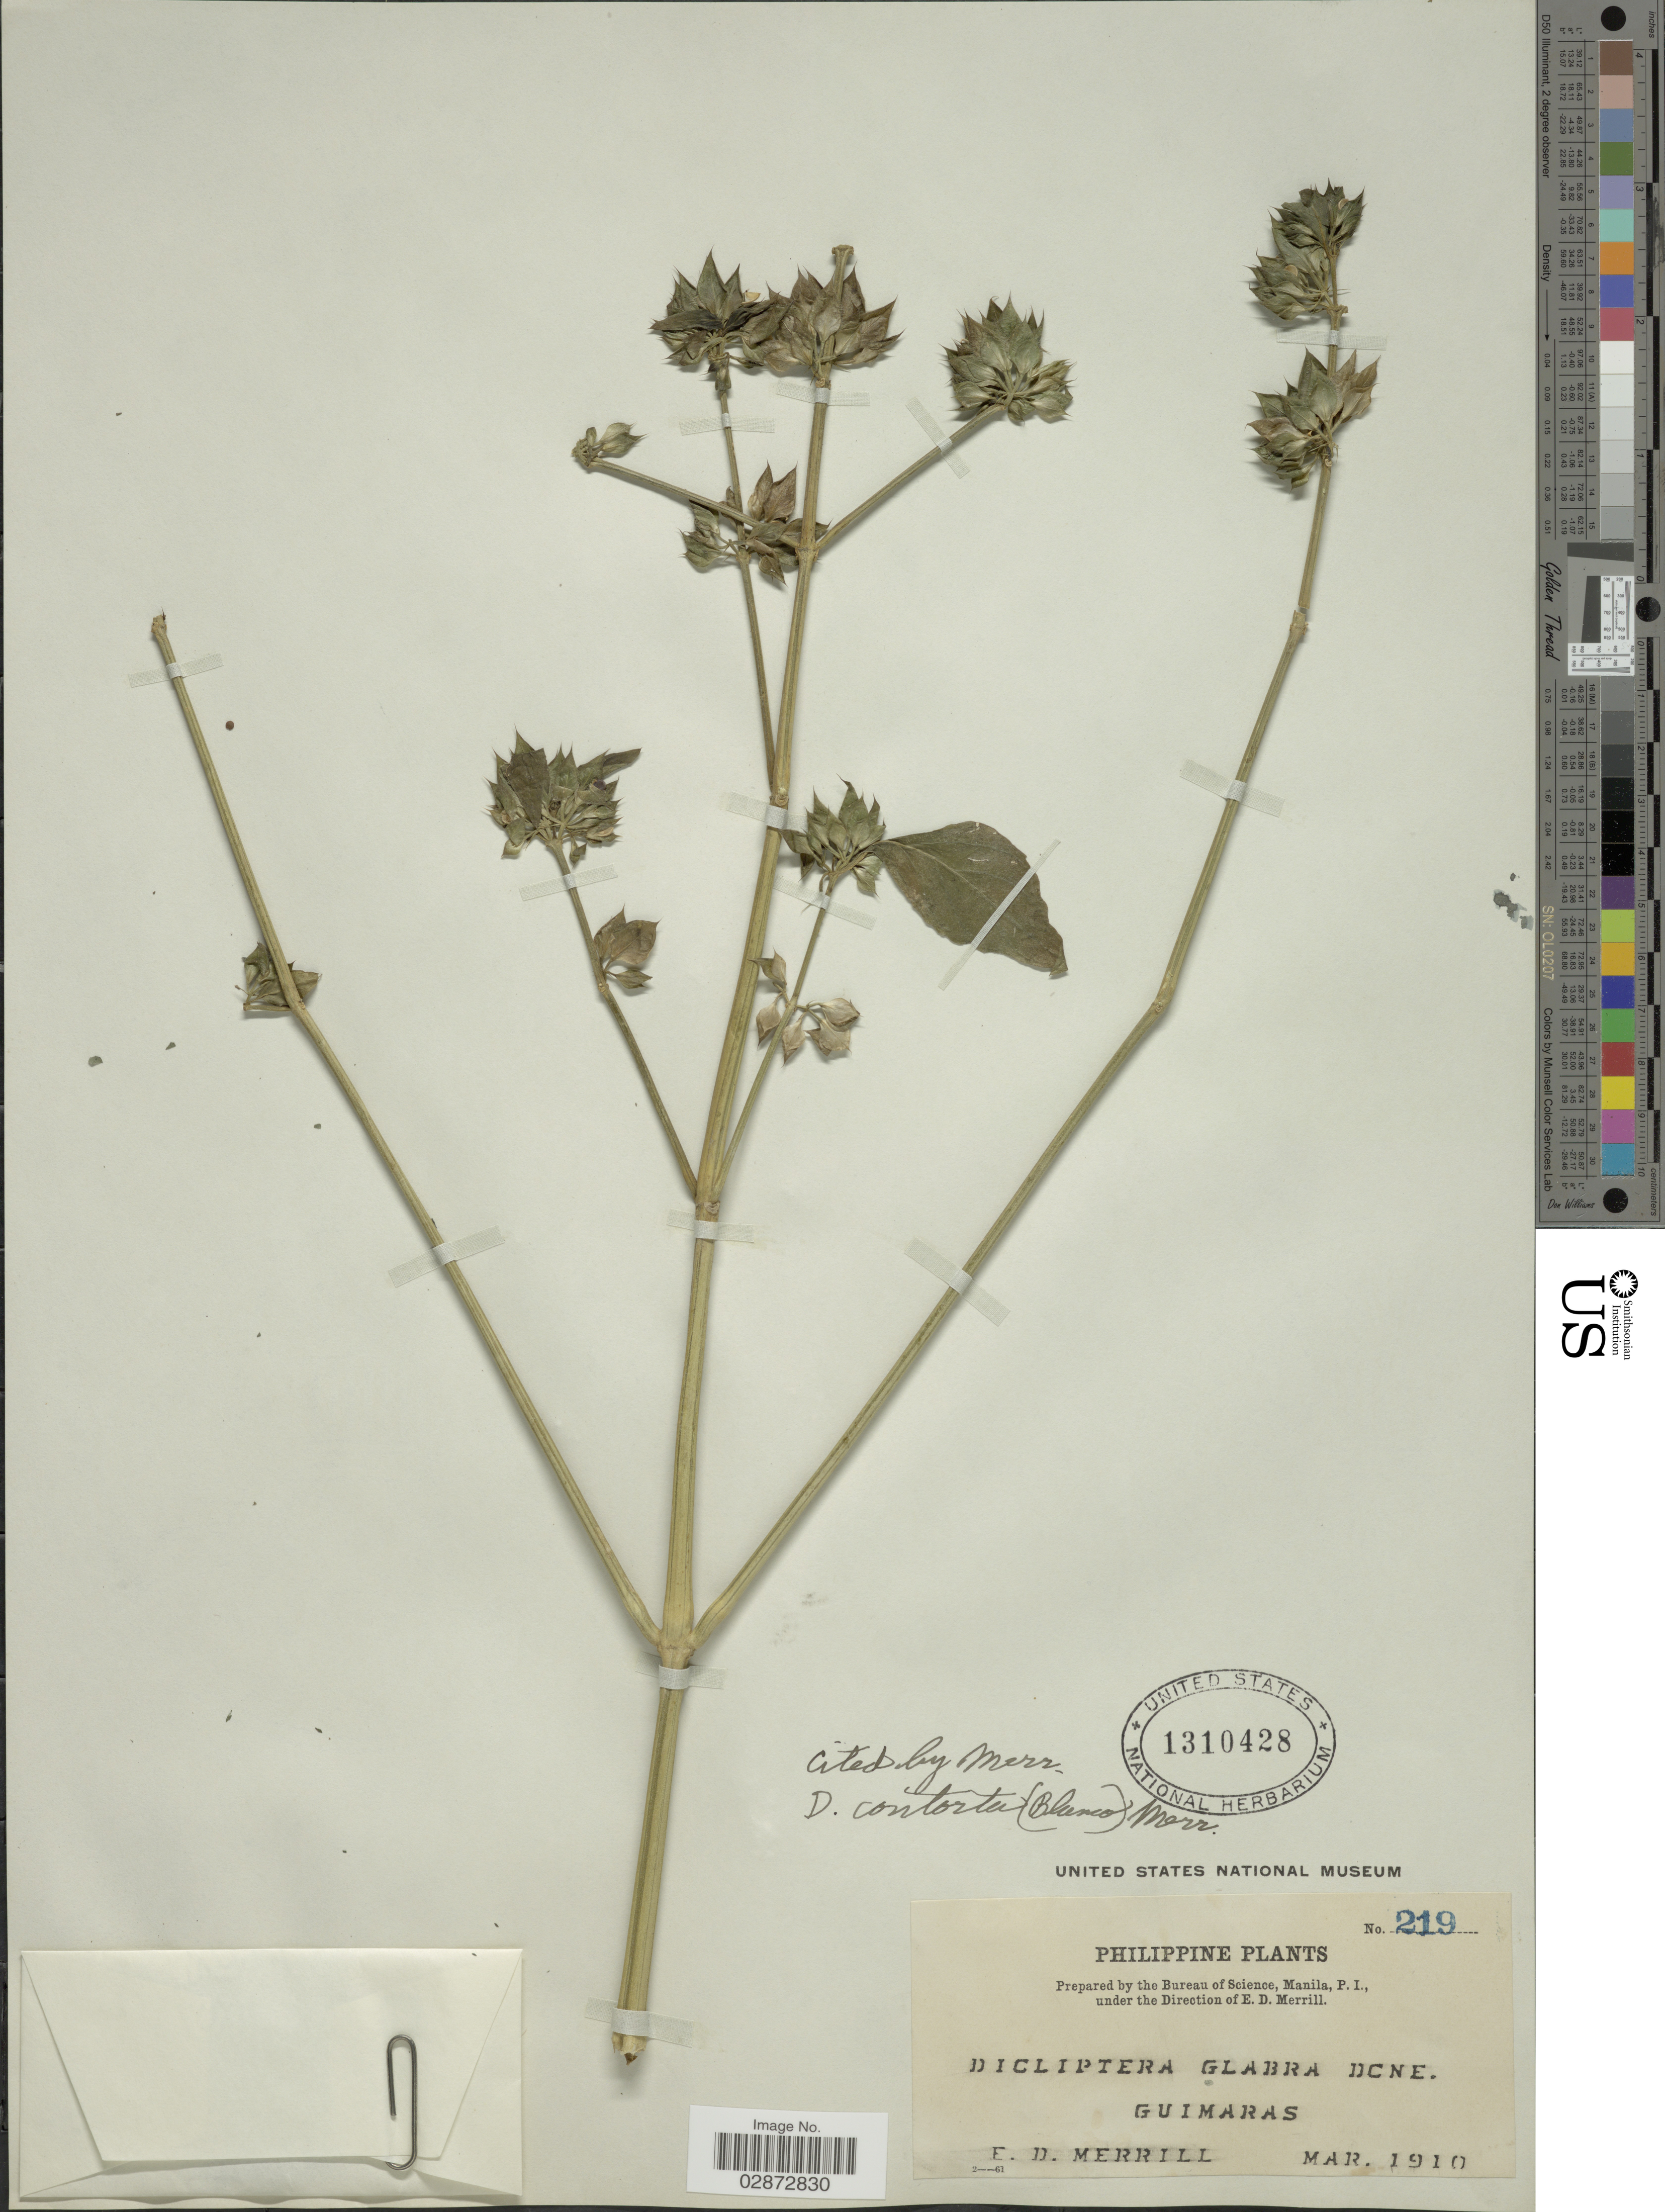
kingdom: Plantae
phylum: Tracheophyta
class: Magnoliopsida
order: Lamiales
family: Acanthaceae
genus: Dicliptera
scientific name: Dicliptera contorta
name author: (Blanco) Merr.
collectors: E. D. Merrill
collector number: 219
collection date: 1910-03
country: Philippines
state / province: Western Visayas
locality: Guimaras.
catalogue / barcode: US 1310428